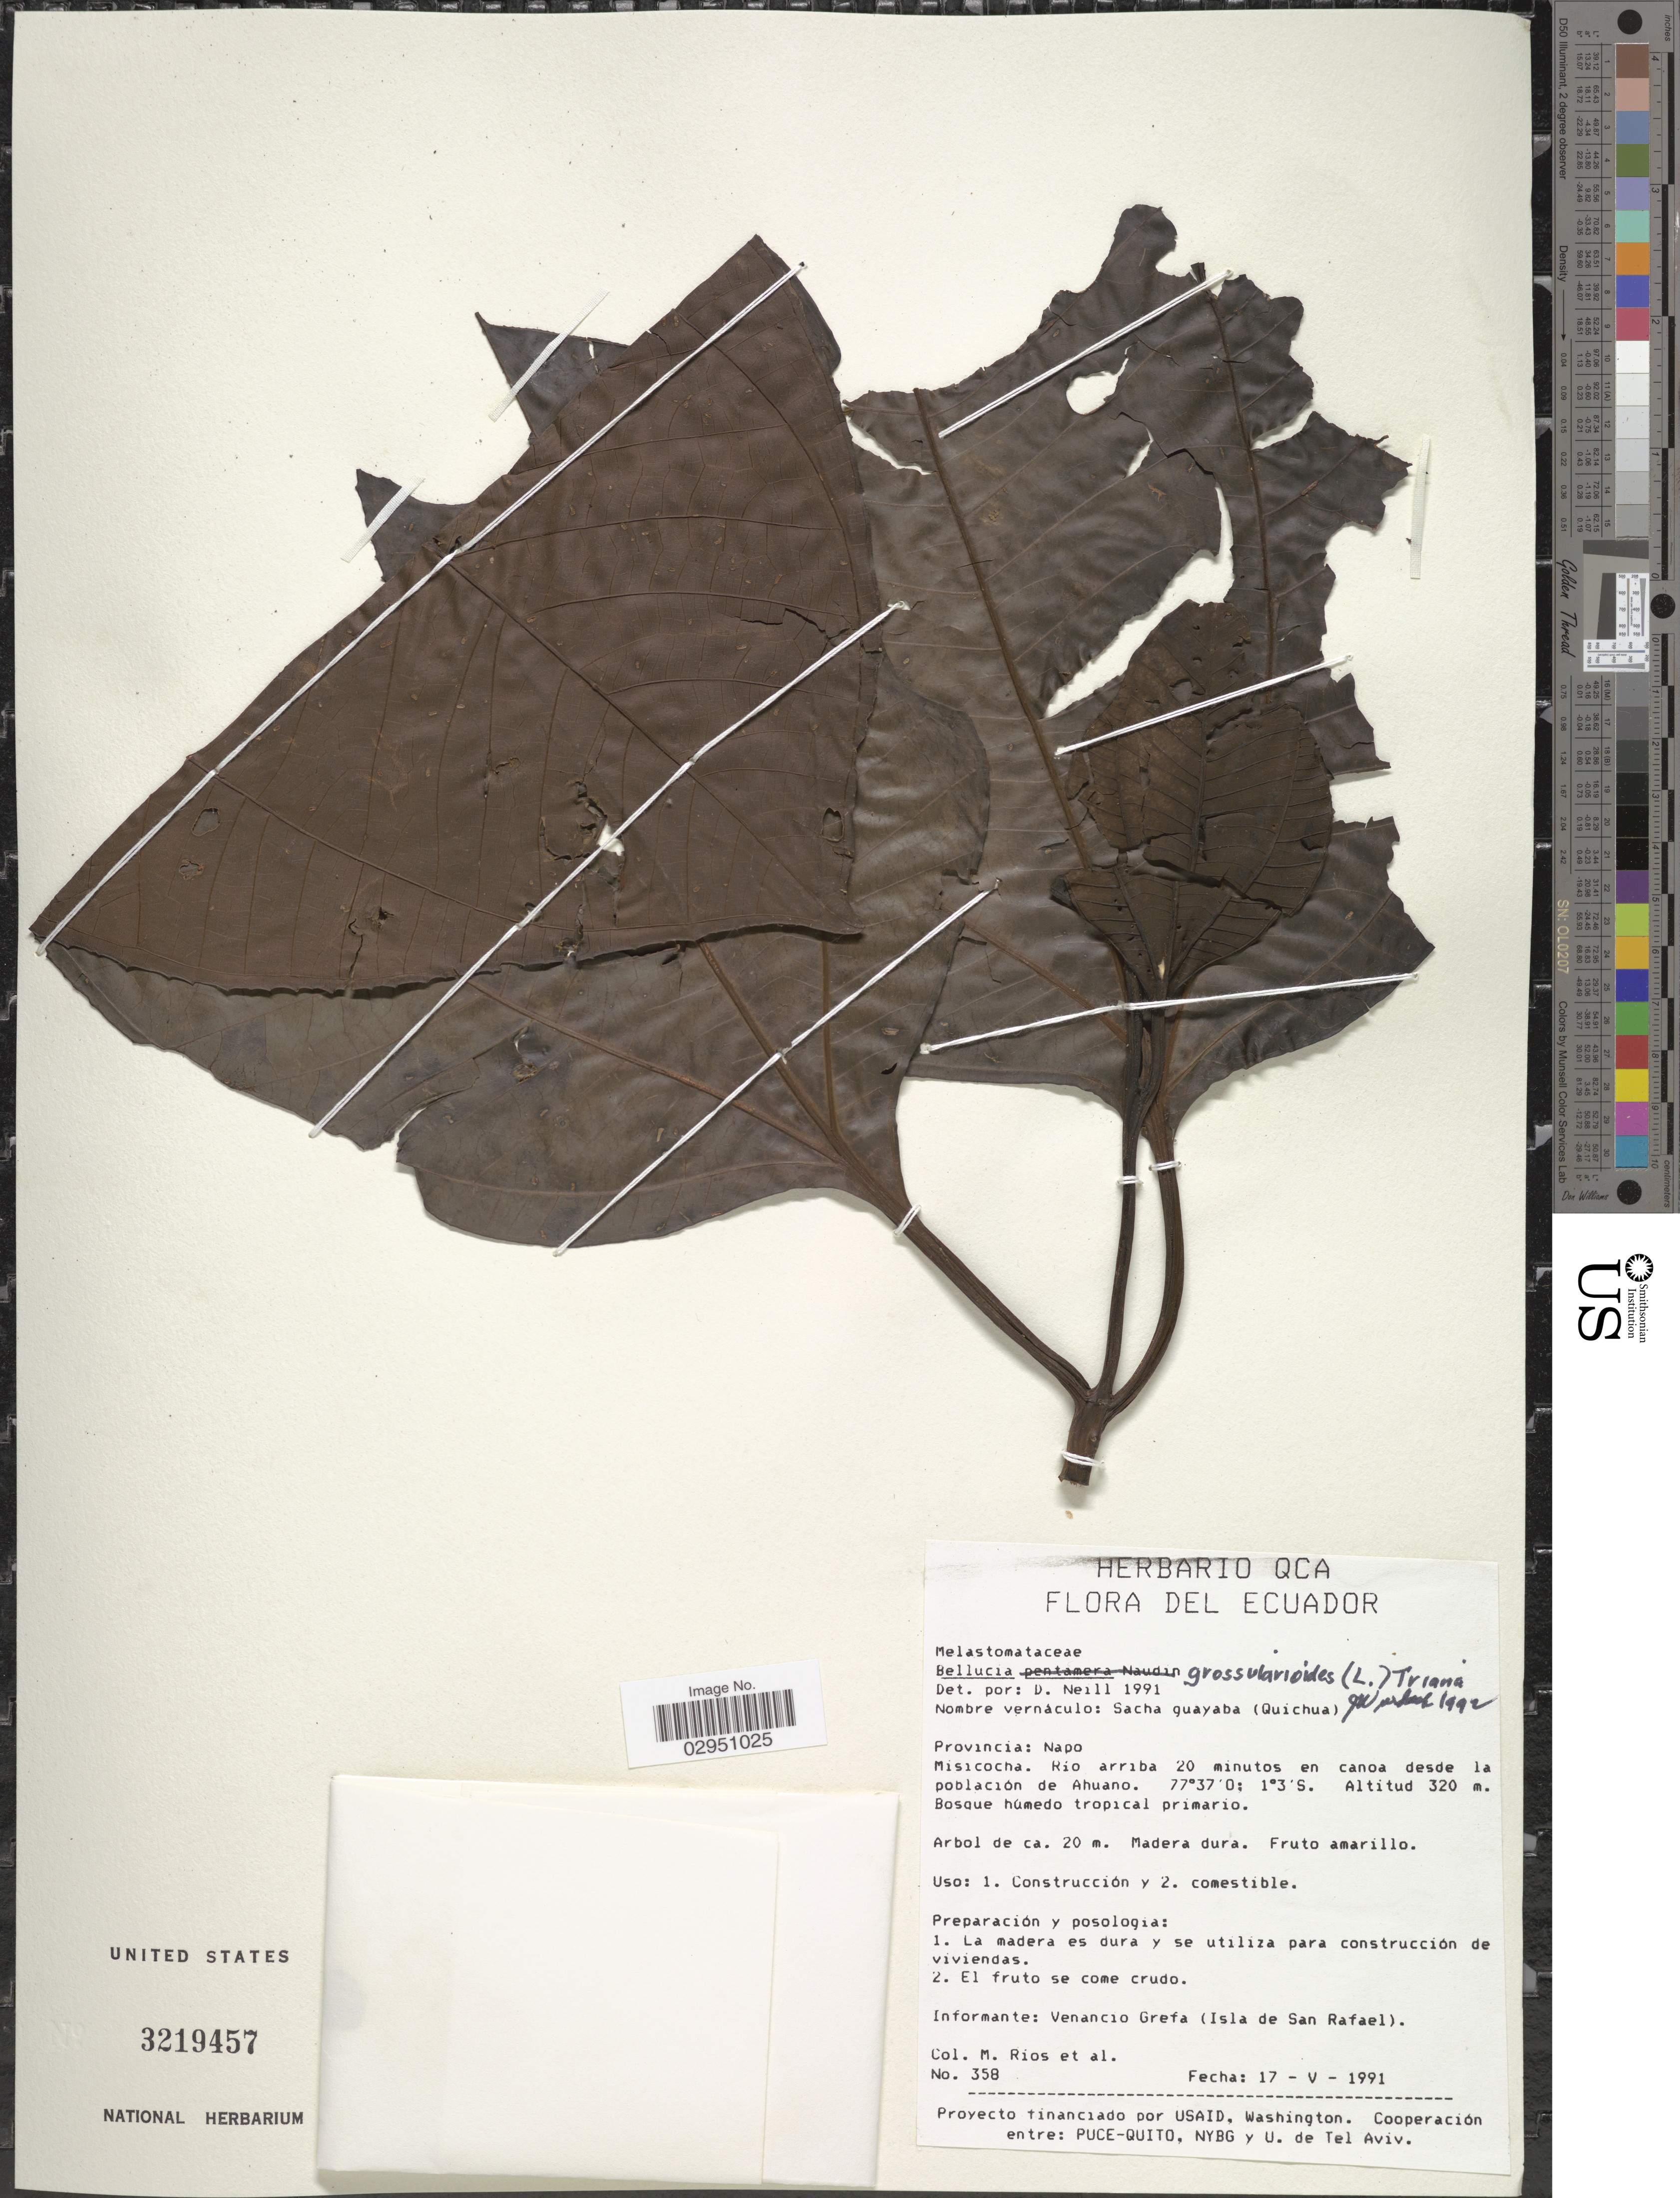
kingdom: Plantae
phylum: Tracheophyta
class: Magnoliopsida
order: Myrtales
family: Melastomataceae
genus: Bellucia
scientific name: Bellucia grossularioides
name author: (L.) Triana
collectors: M. Rios & et al.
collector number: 358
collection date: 1991-05-17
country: Ecuador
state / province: Napo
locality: Misicocha. Río arriba 20 minutos en canoa desde la población de Ahuano.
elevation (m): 320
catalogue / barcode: US 3219457